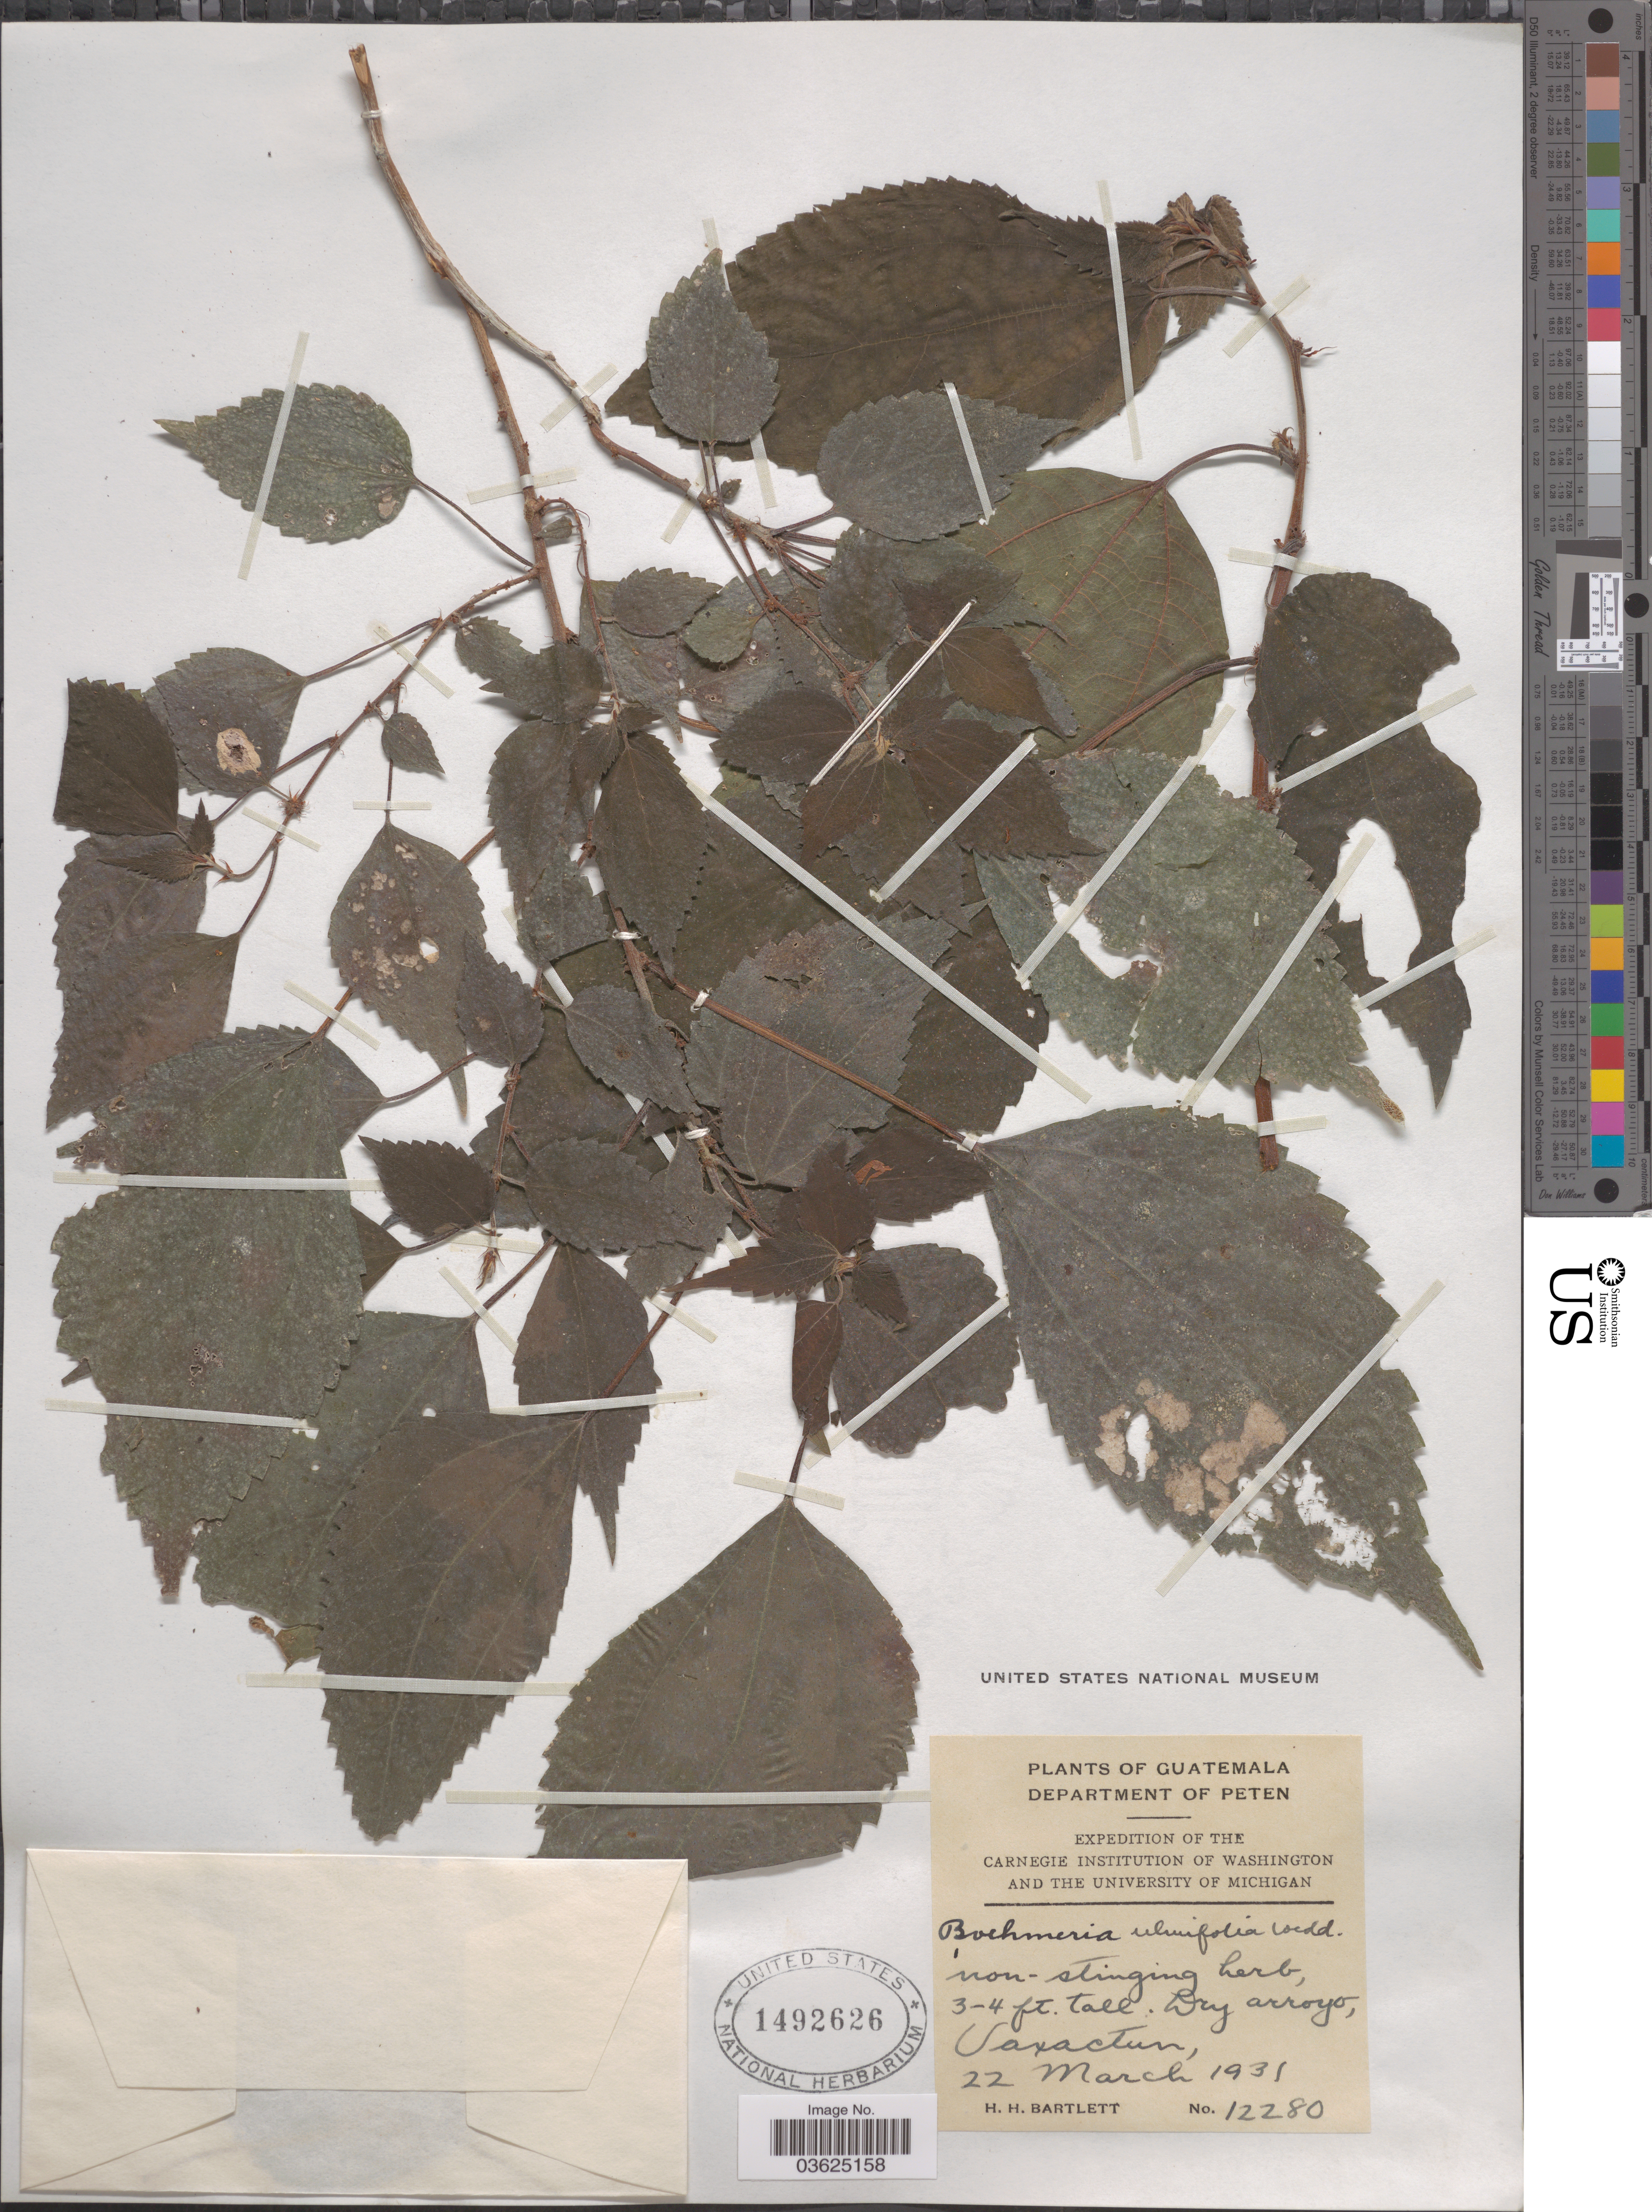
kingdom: Plantae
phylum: Tracheophyta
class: Magnoliopsida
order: Rosales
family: Urticaceae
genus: Boehmeria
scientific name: Boehmeria ulmifolia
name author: Wedd.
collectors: H. H. Bartlett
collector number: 12280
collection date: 1931-03-22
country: Guatemala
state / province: El Peten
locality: Department of Peten. Uaxactun.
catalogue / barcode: US 1492626